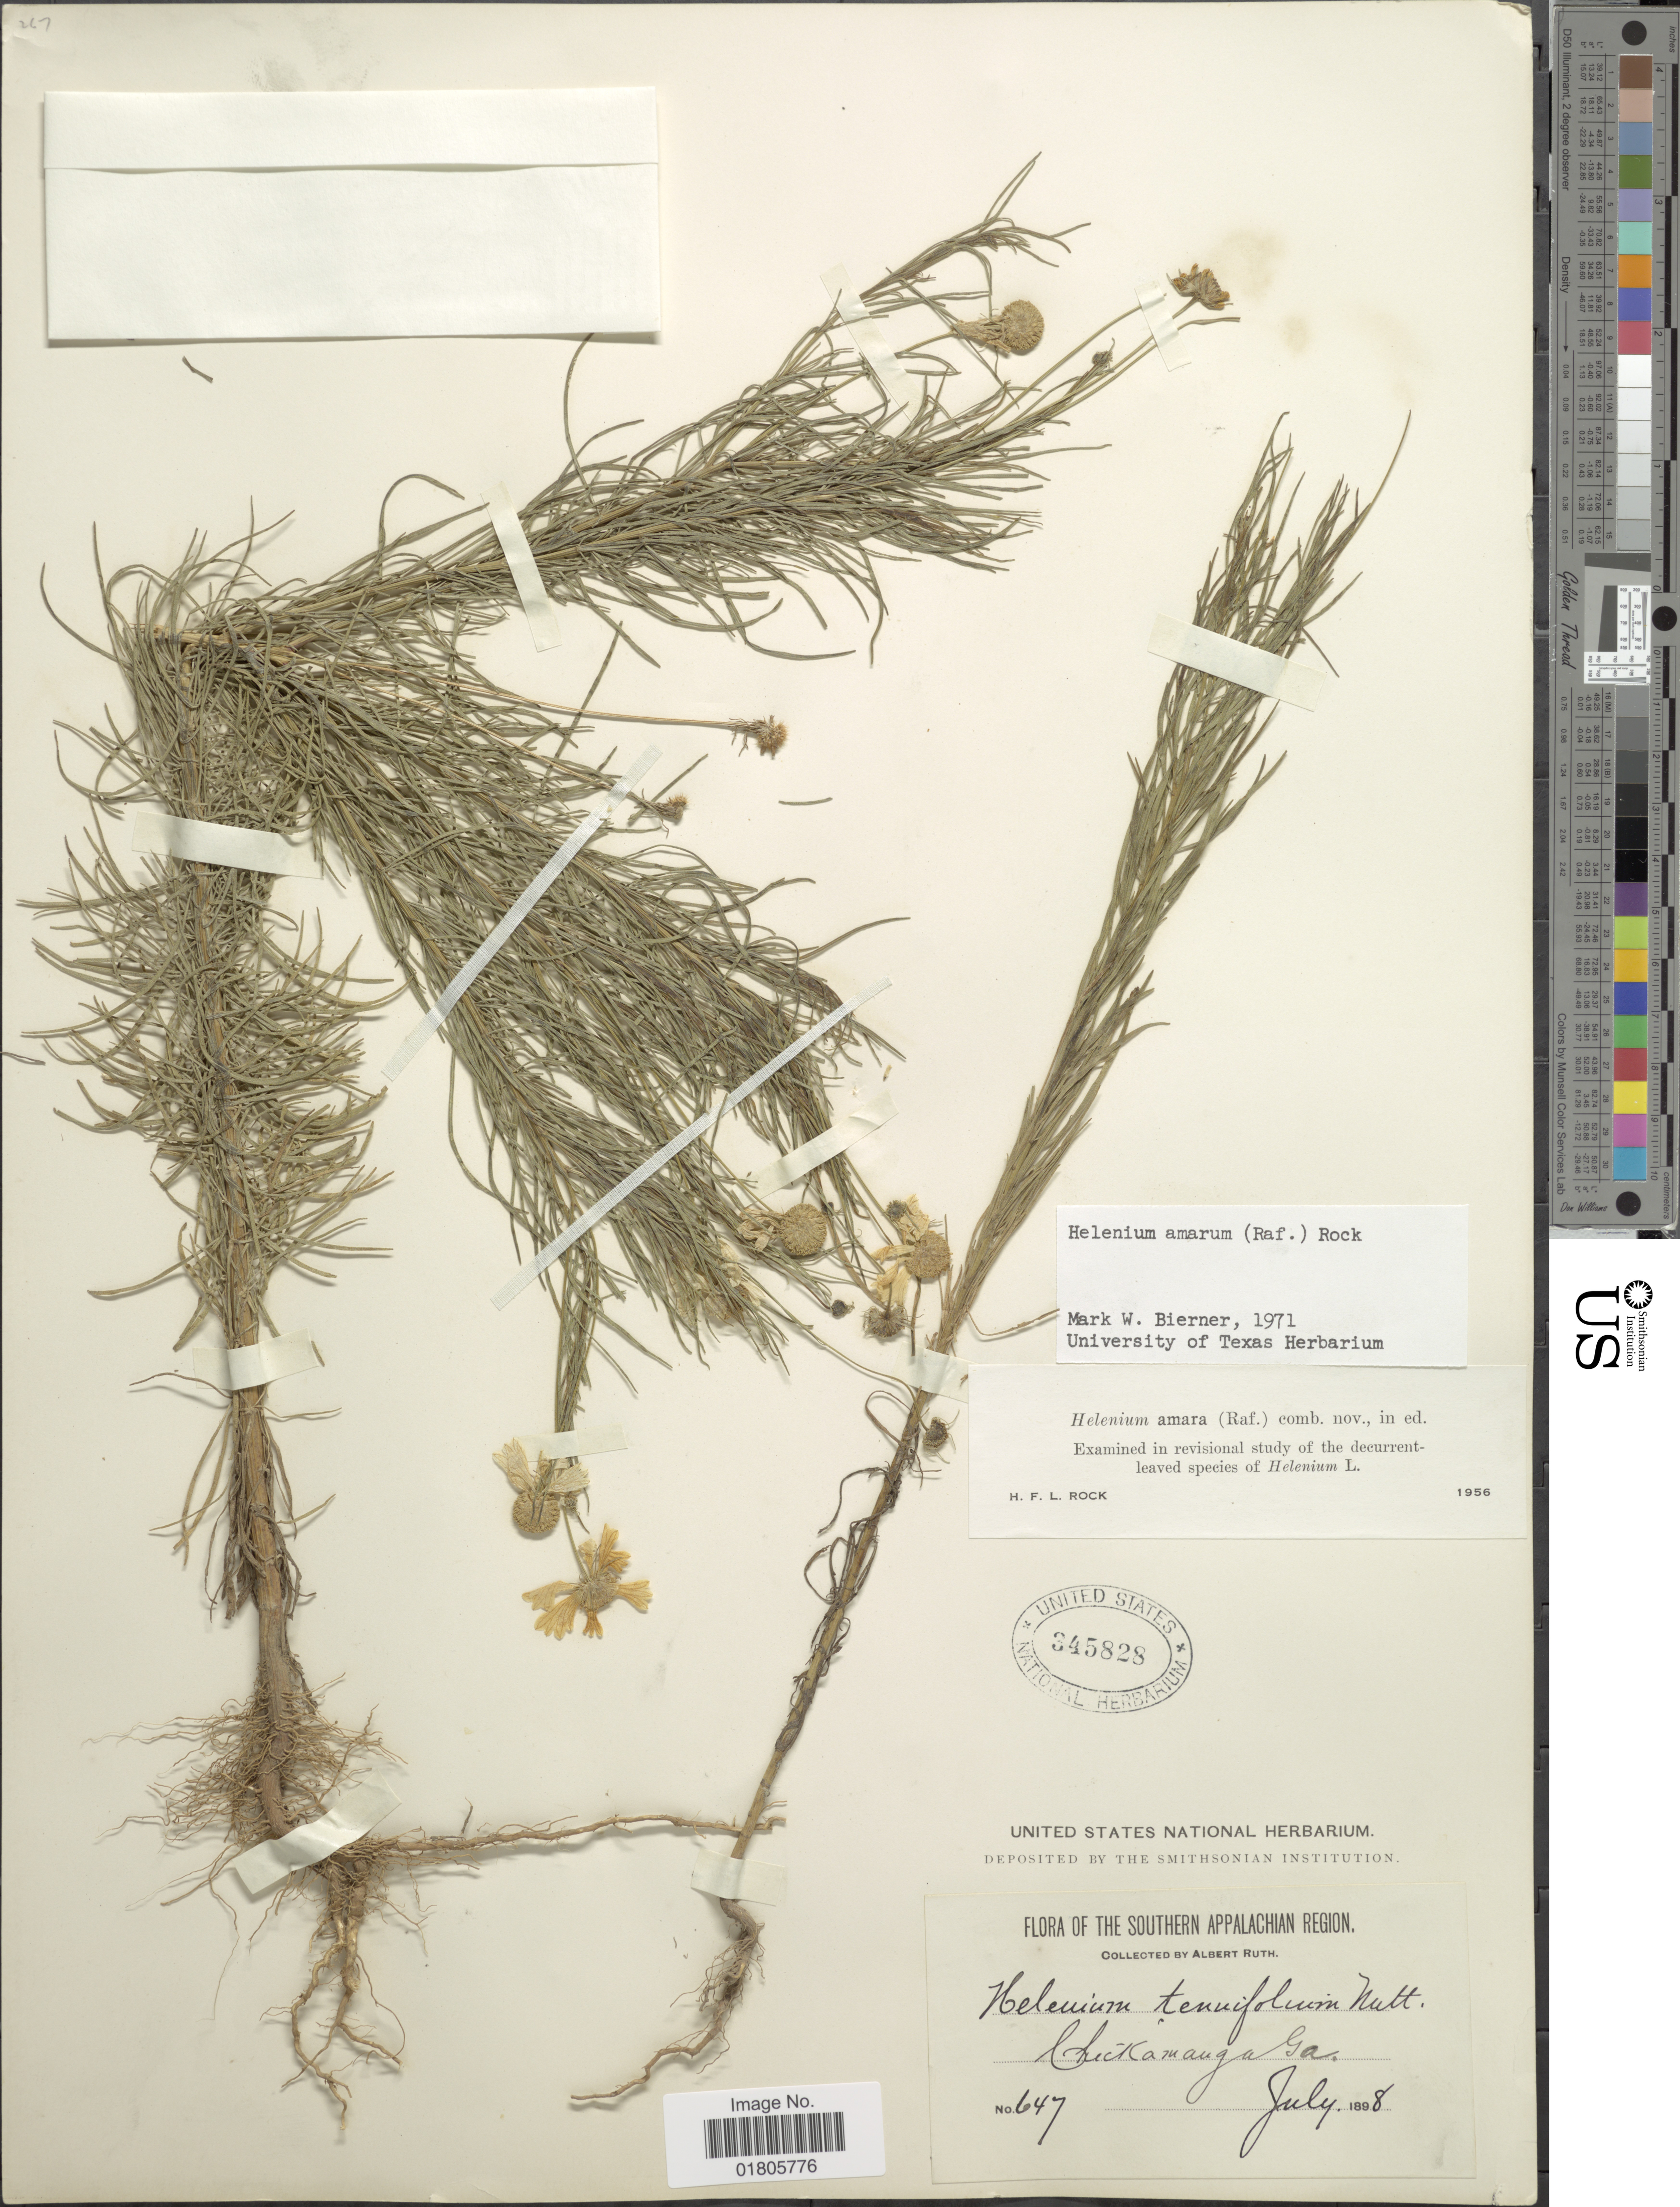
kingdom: Plantae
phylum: Tracheophyta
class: Magnoliopsida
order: Asterales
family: Asteraceae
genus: Helenium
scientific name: Helenium amarum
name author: (Raf.) H. Rock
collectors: A. Ruth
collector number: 647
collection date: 1898-07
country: United States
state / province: Georgia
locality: Chikammaya Ga. Southern Appalachian Region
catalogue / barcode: US 345828